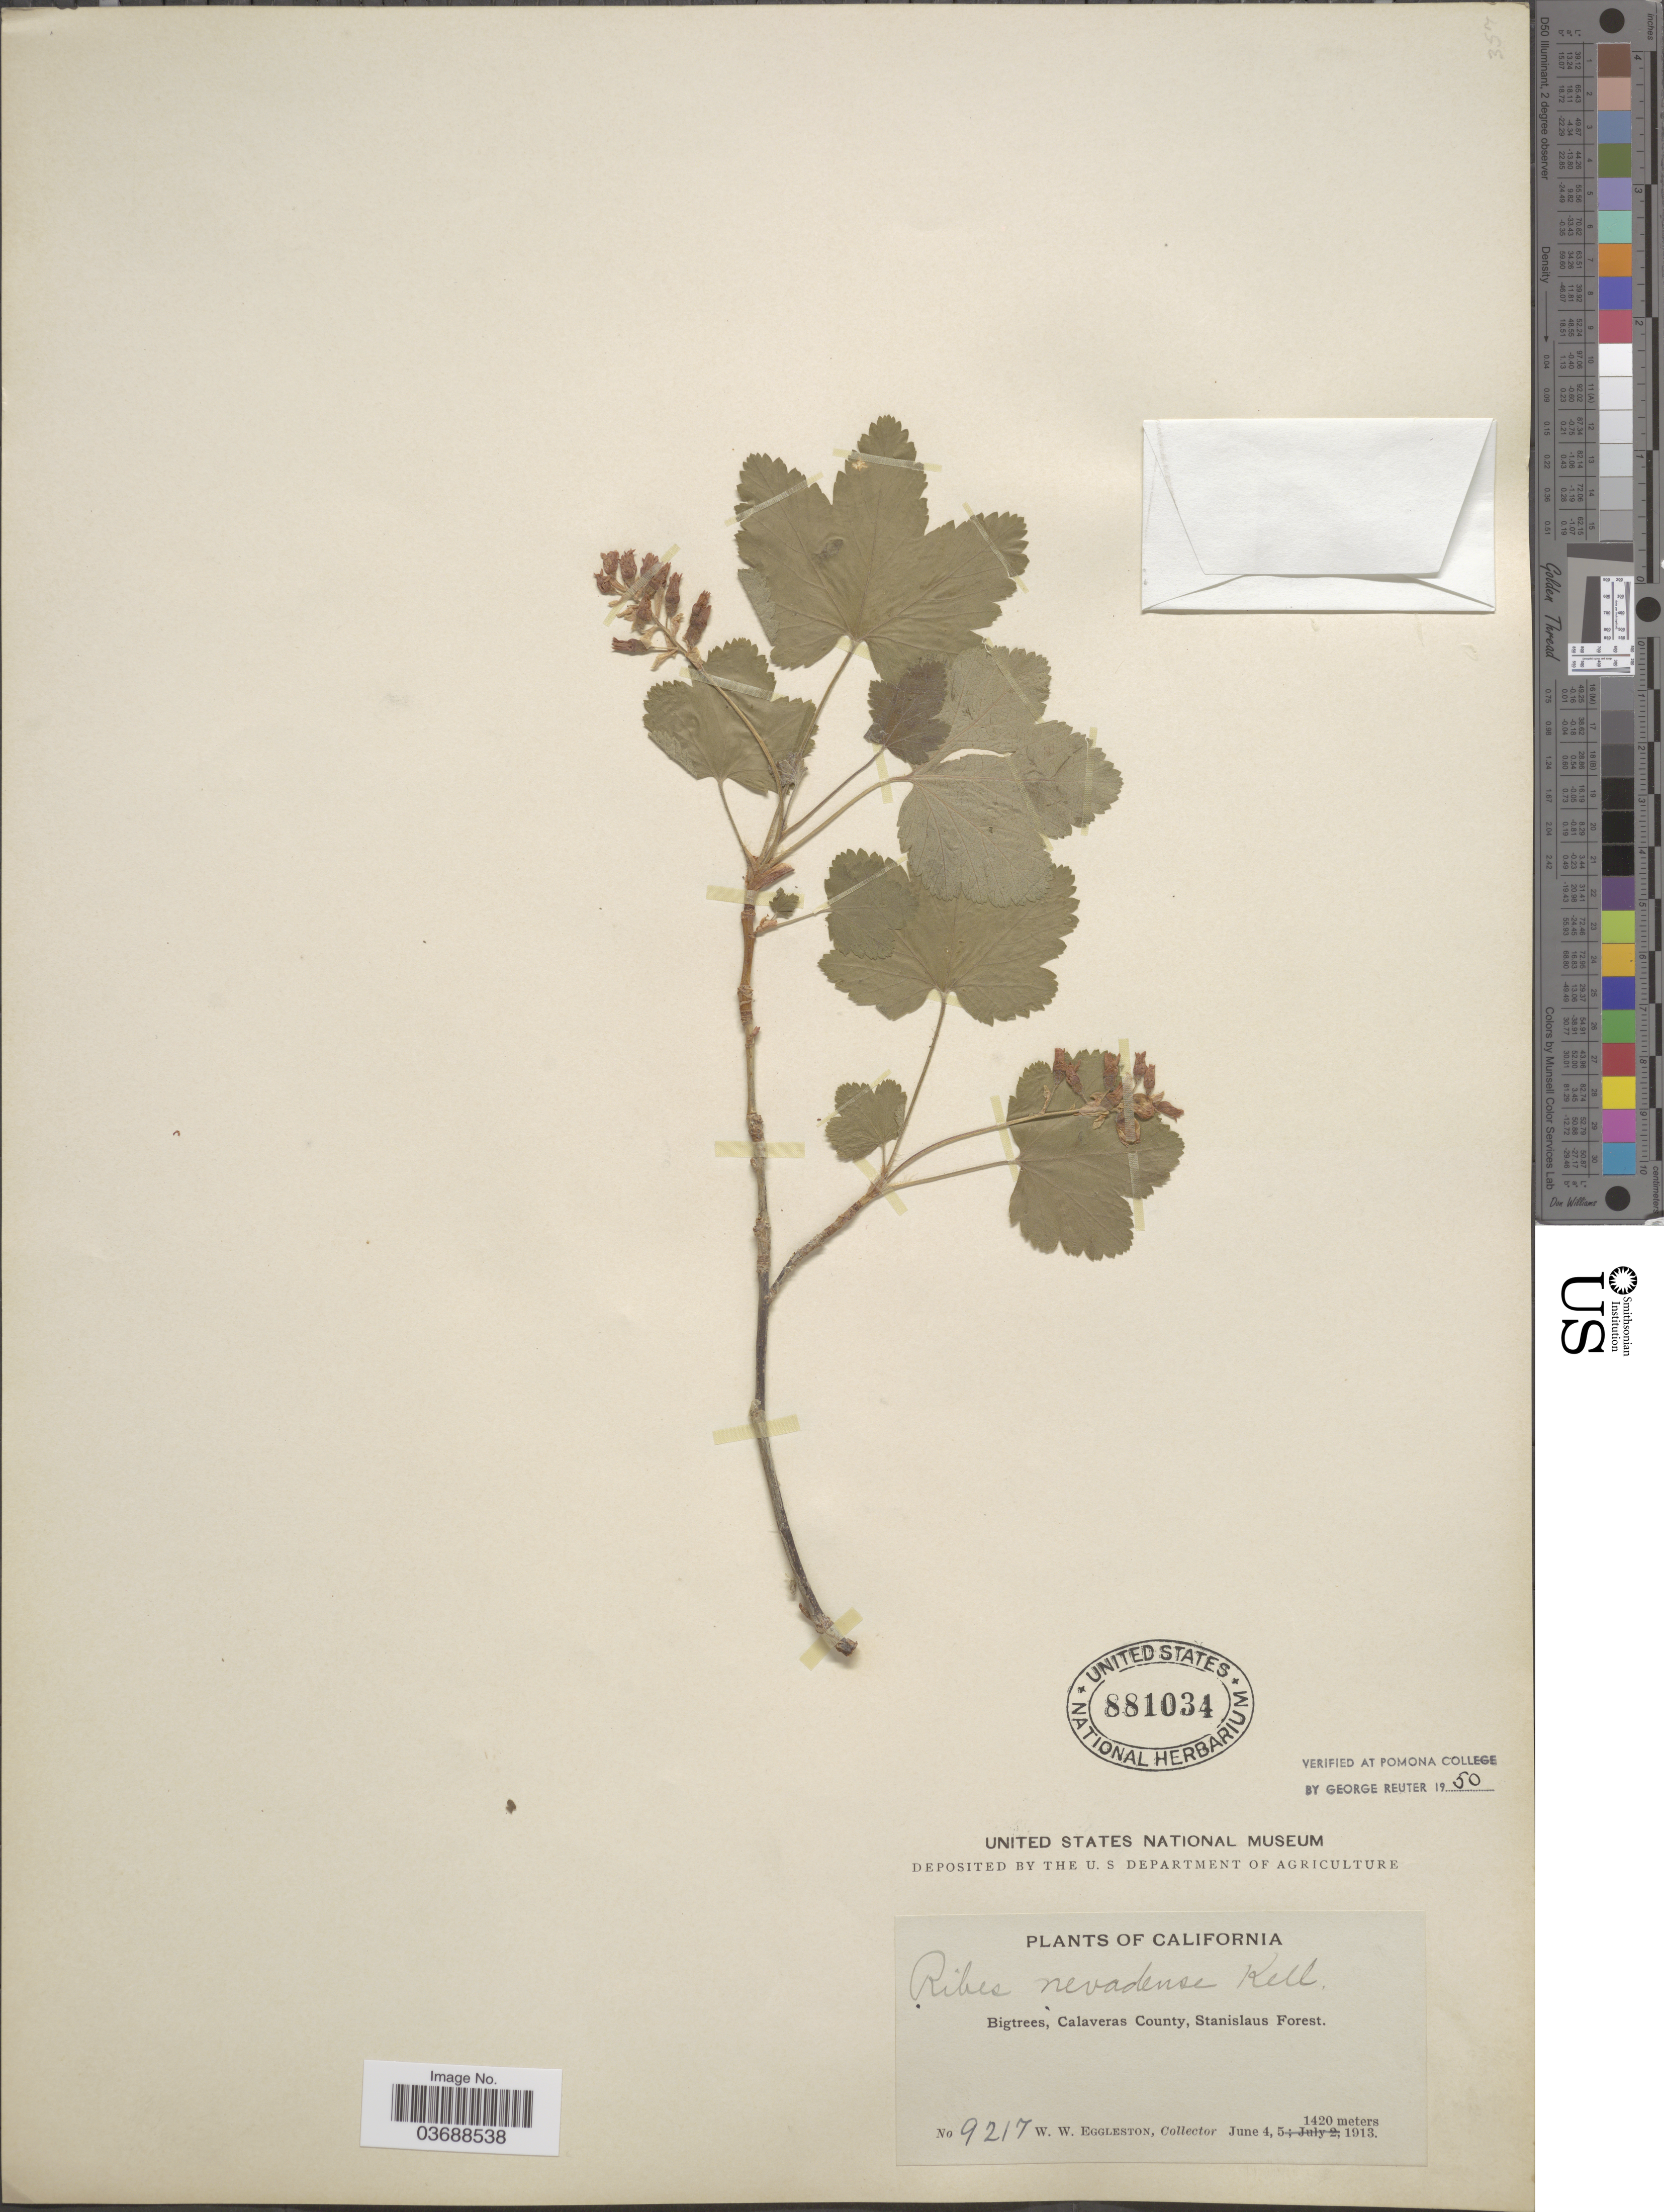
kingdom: Plantae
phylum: Tracheophyta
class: Magnoliopsida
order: Saxifragales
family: Grossulariaceae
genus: Ribes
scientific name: Ribes nevadense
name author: Kellogg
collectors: W. W. Eggleston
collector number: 9217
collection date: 1913-06-04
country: United States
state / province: California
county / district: Calaveras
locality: Bigtrees, Calaveras County, Stanislaus Forest.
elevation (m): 1420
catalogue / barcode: US 881034